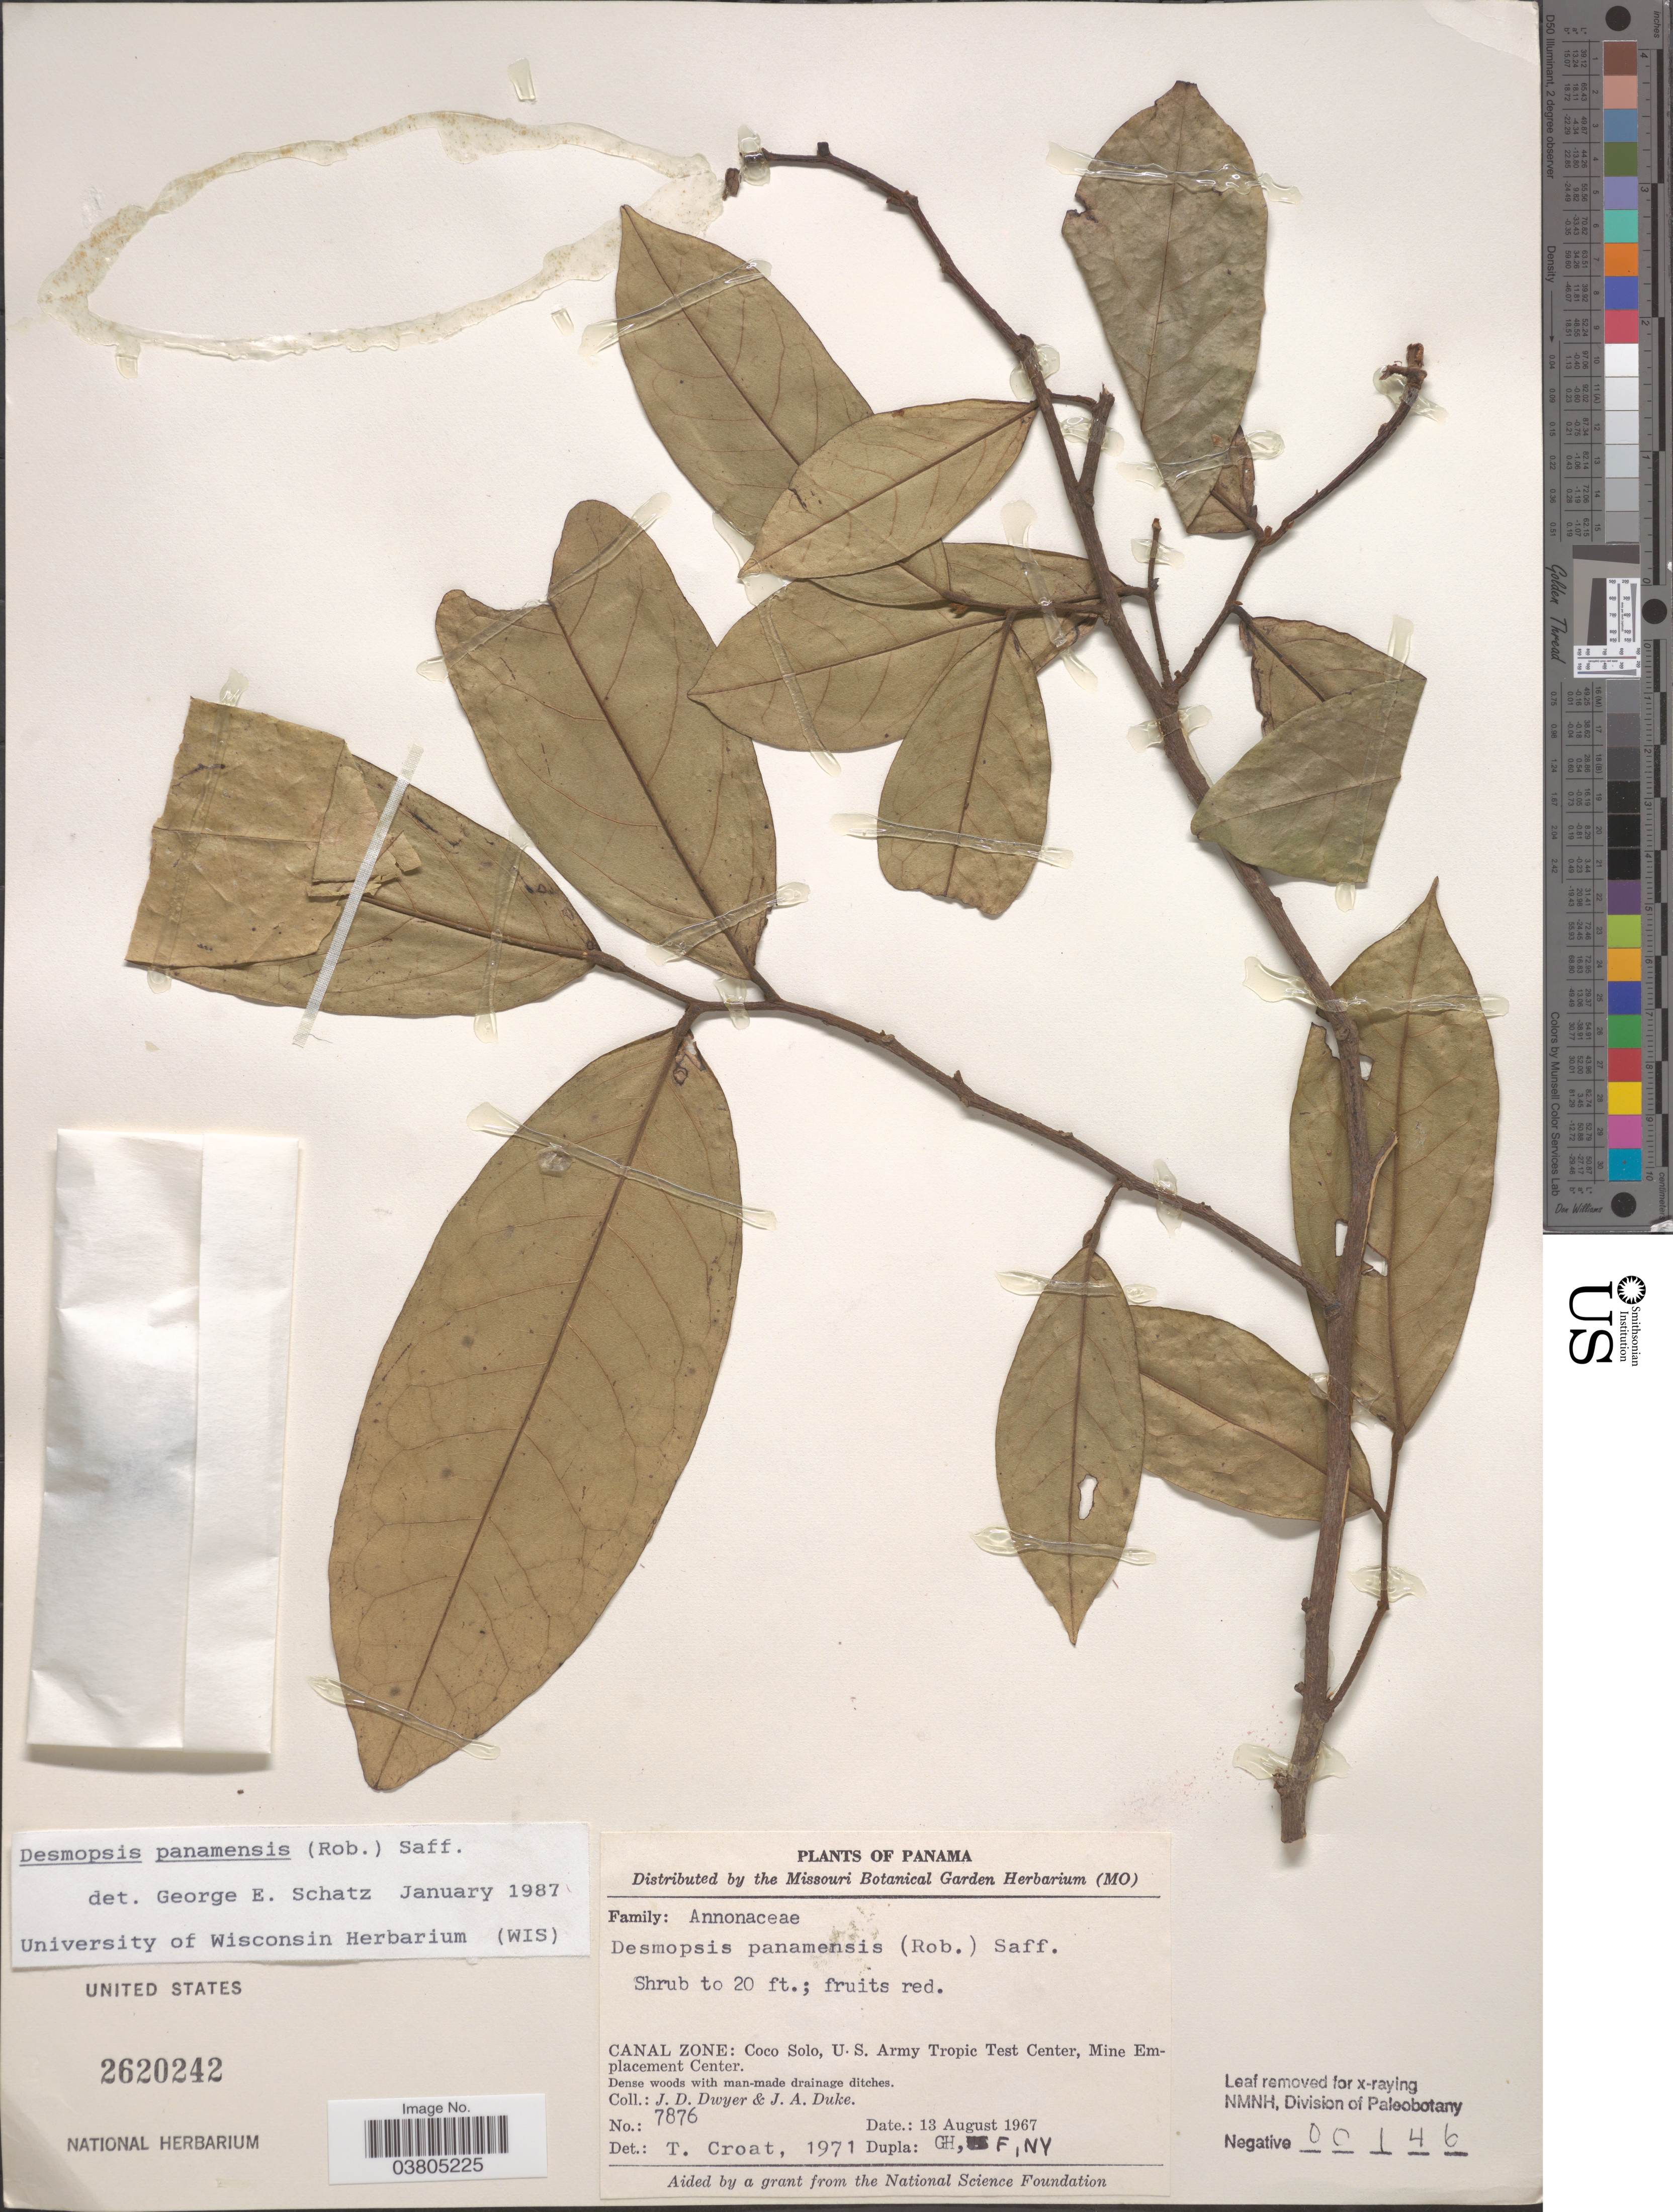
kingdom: Plantae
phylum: Tracheophyta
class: Magnoliopsida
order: Magnoliales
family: Annonaceae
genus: Desmopsis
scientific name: Desmopsis panamensis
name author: (B.L. Rob.) Saff.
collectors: J. D. Dwyer & J. A. Duke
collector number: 7876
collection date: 1967-08-13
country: Panama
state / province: Colón / Panamá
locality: Canal Zone: Coco Solo, U. S. Army Tropic Test Center, Mine Emplacement Center.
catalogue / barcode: US 2620242